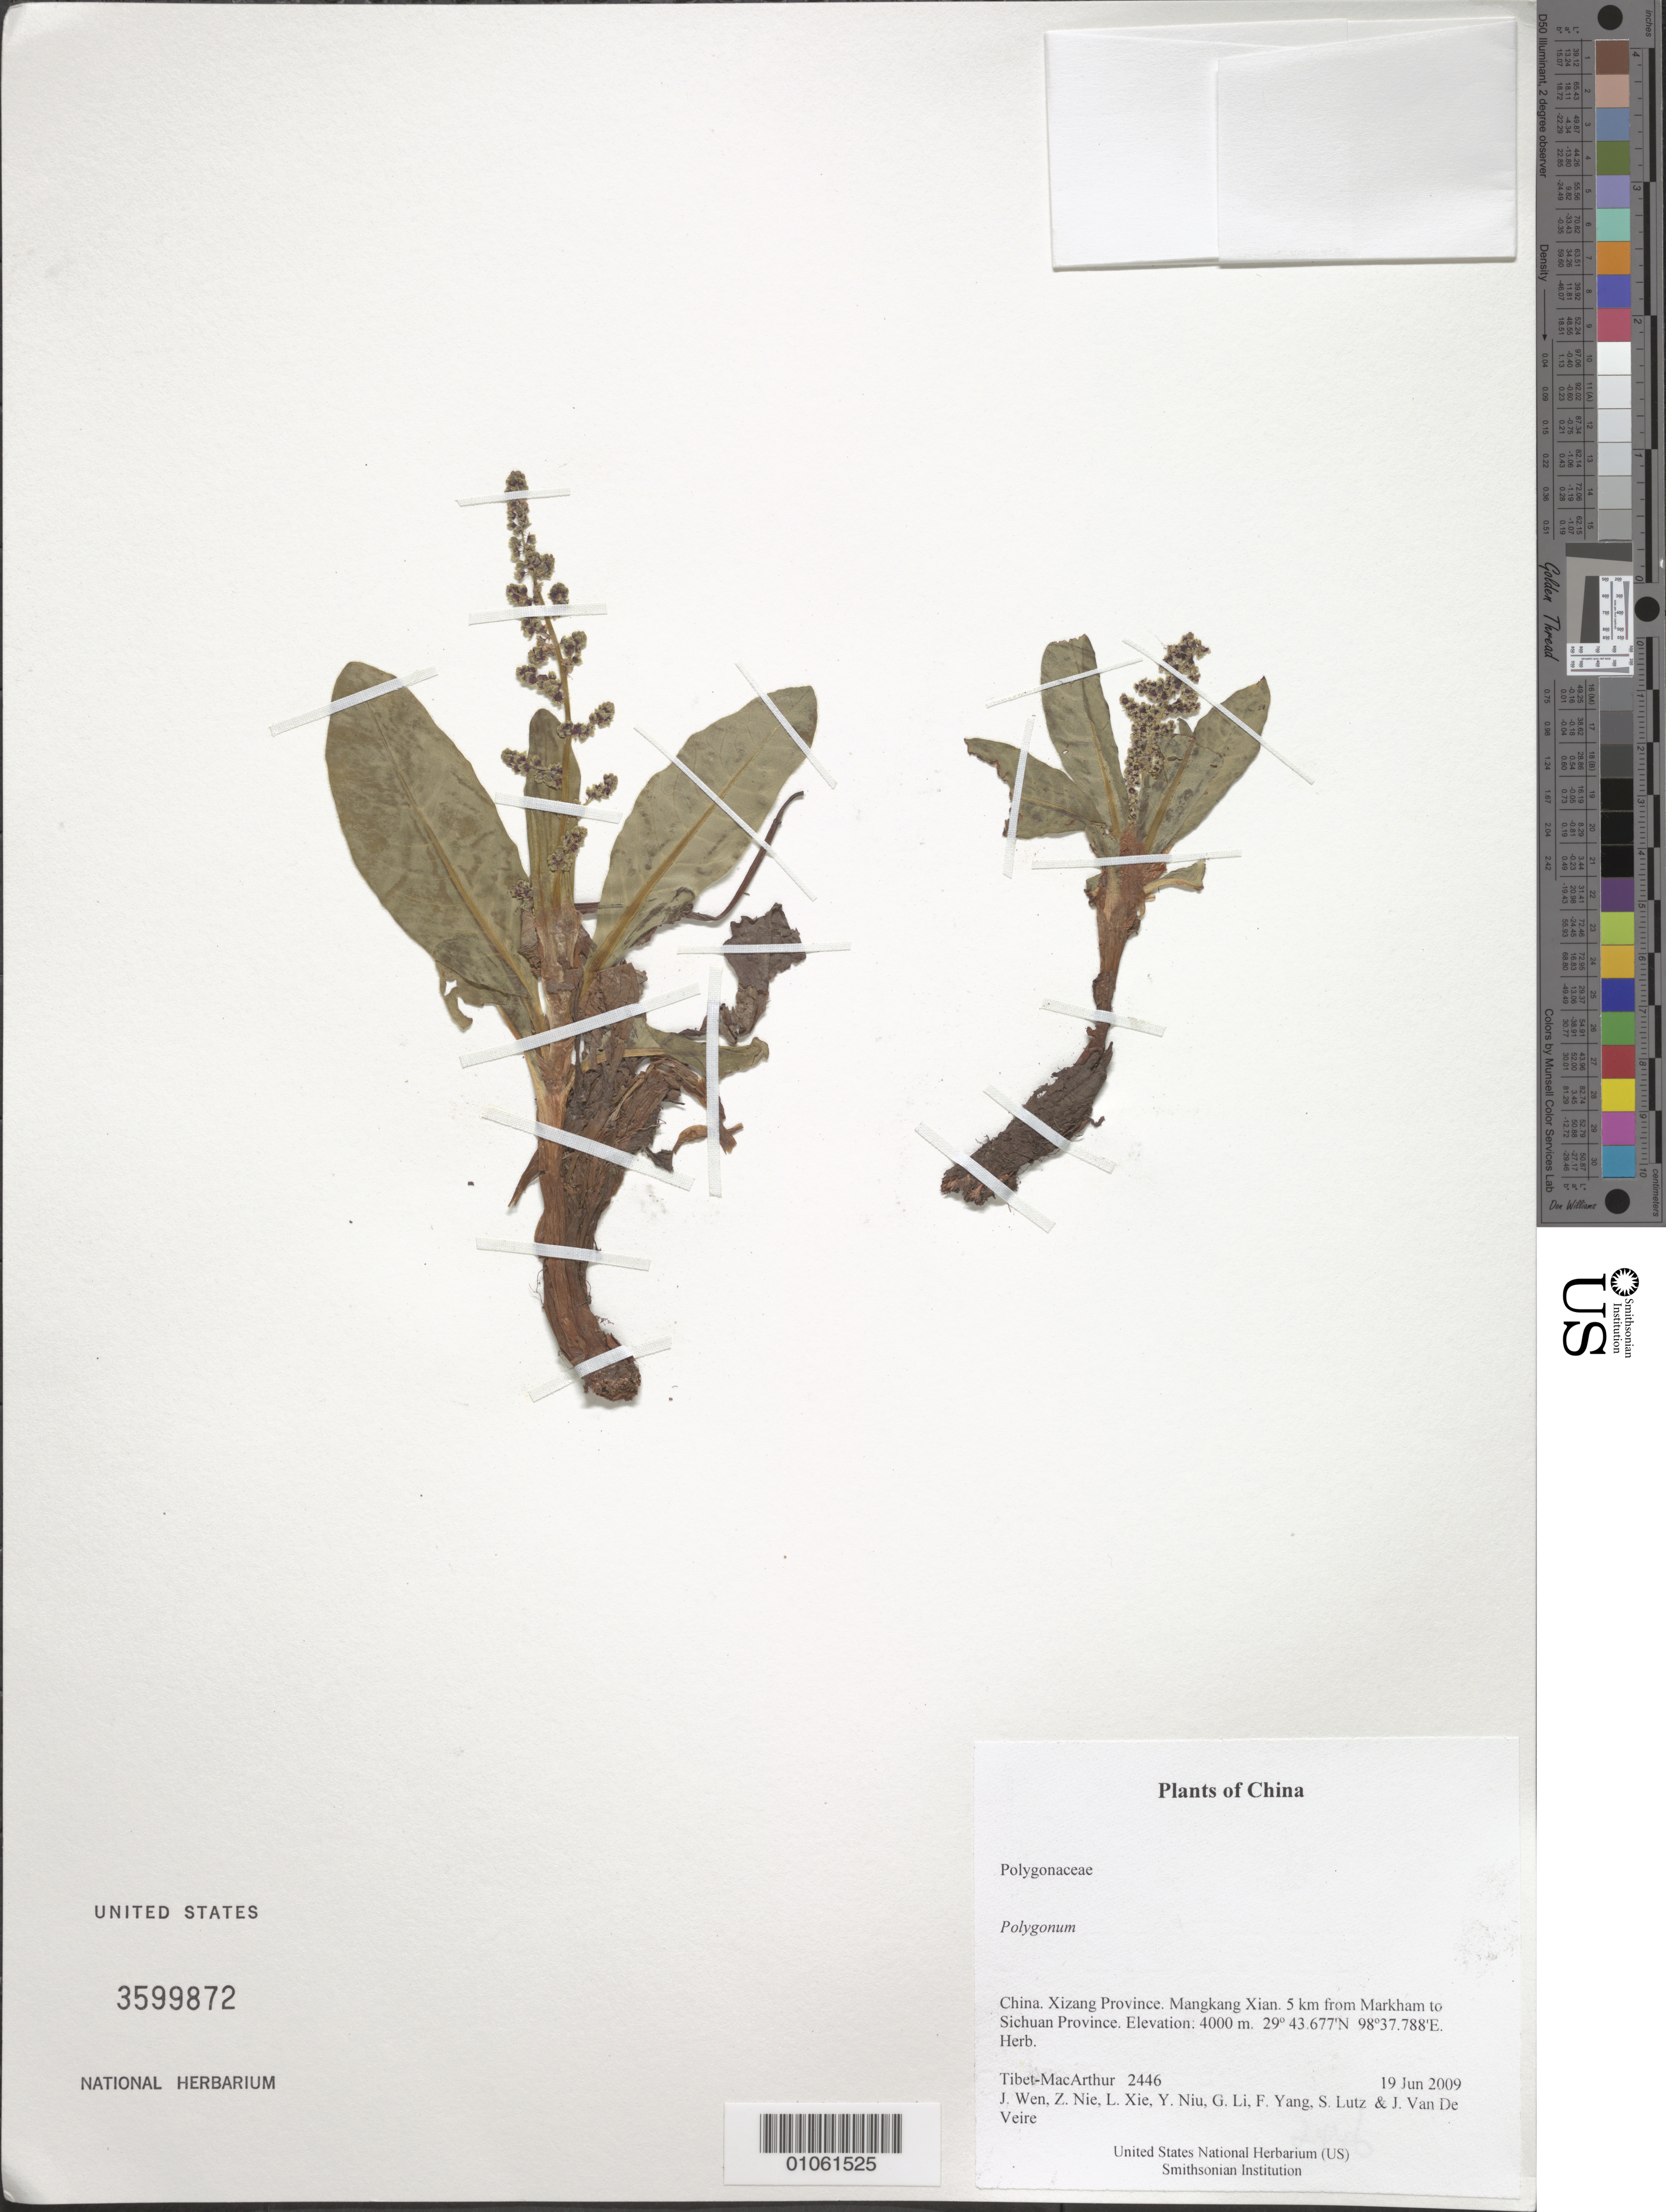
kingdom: Plantae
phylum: Tracheophyta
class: Magnoliopsida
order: Caryophyllales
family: Polygonaceae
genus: Koenigia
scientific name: Koenigia hookeri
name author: (Meisn.) T.M. Schust. & Reveal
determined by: Strong, Mark T., (BOT), Smithsonian Institution - National Museum of Natural History (UNITED STATES)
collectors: Tibet-MacArthur, J. Wen, Z. Nie, L. Xie, Y. Niu, G. Li, F. Yang, S. Lutz & J. Van De Veire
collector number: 2446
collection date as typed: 19 Jun 2009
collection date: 2009-06-19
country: China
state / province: Xizang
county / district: Mangkang Xian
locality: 5 km from Markham to Sichuan Province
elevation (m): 4000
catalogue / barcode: US 3599872